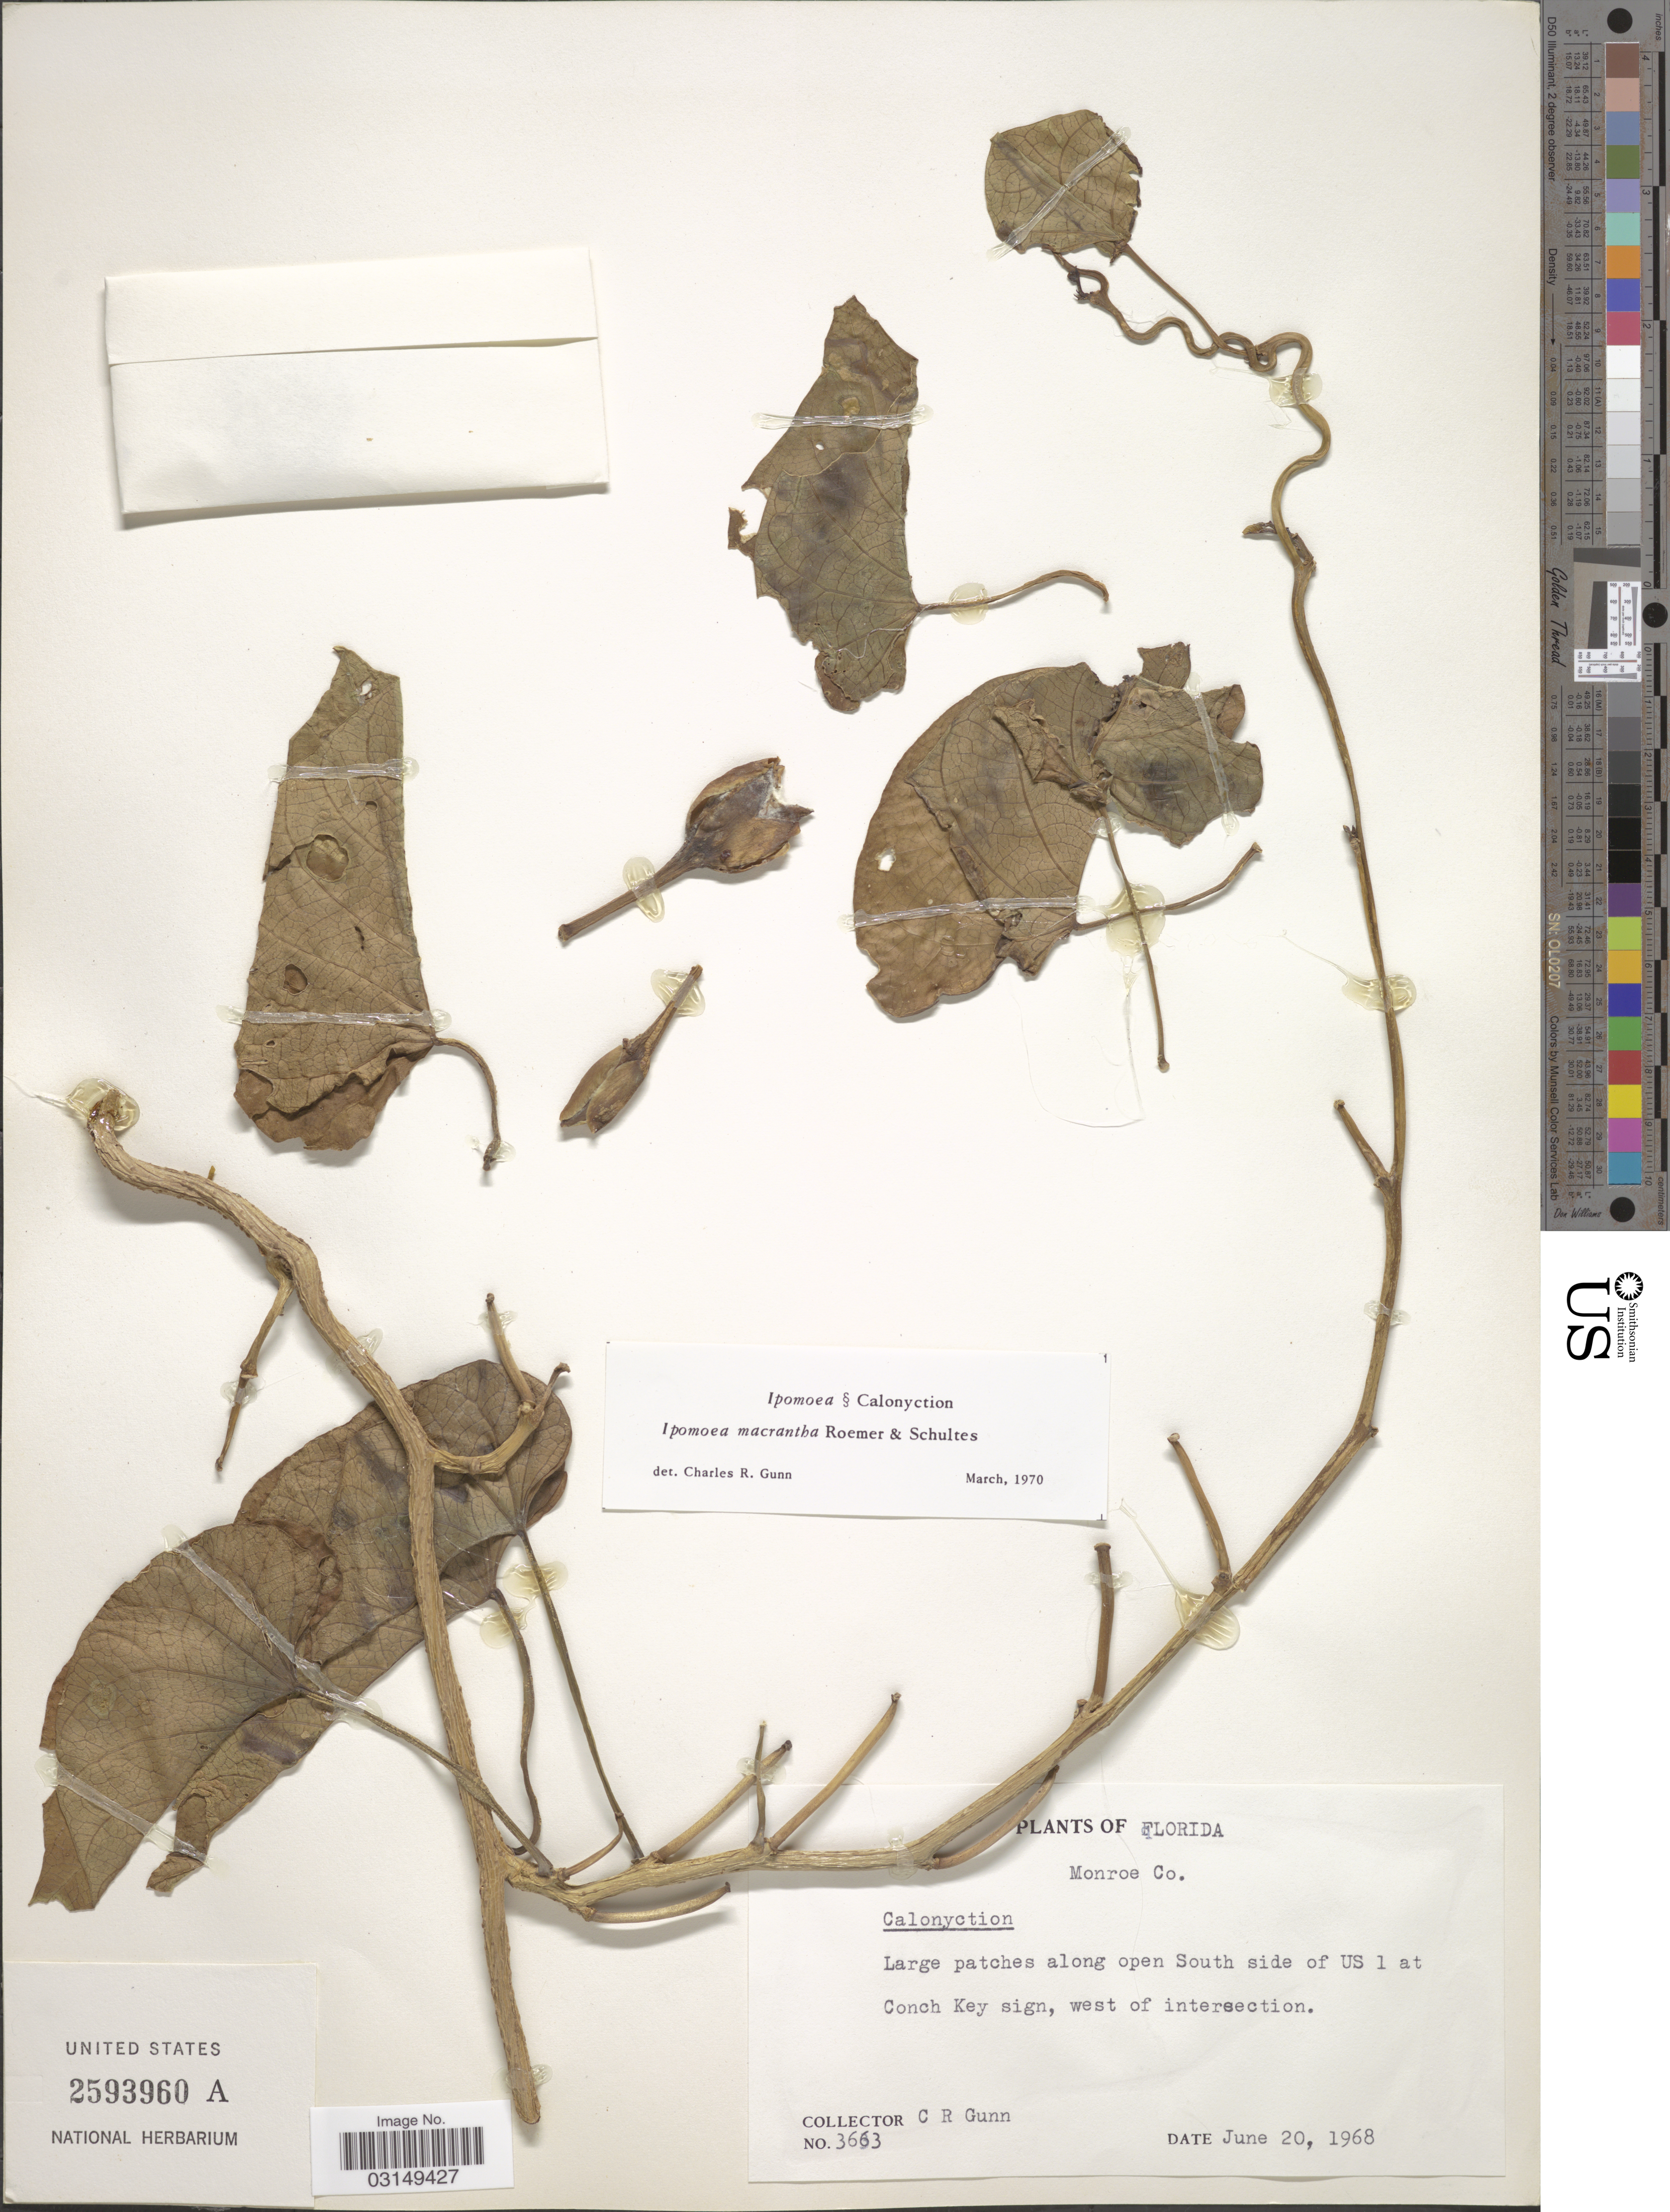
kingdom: Plantae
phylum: Tracheophyta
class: Magnoliopsida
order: Solanales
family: Convolvulaceae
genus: Ipomoea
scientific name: Ipomoea violacea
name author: L.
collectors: C. R. Gunn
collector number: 3663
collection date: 1968-06-20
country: United States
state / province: Florida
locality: Monroe Co. Large patches along open South side of US 1 at Conch Key sign, west of intersection.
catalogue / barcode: US 2593960A